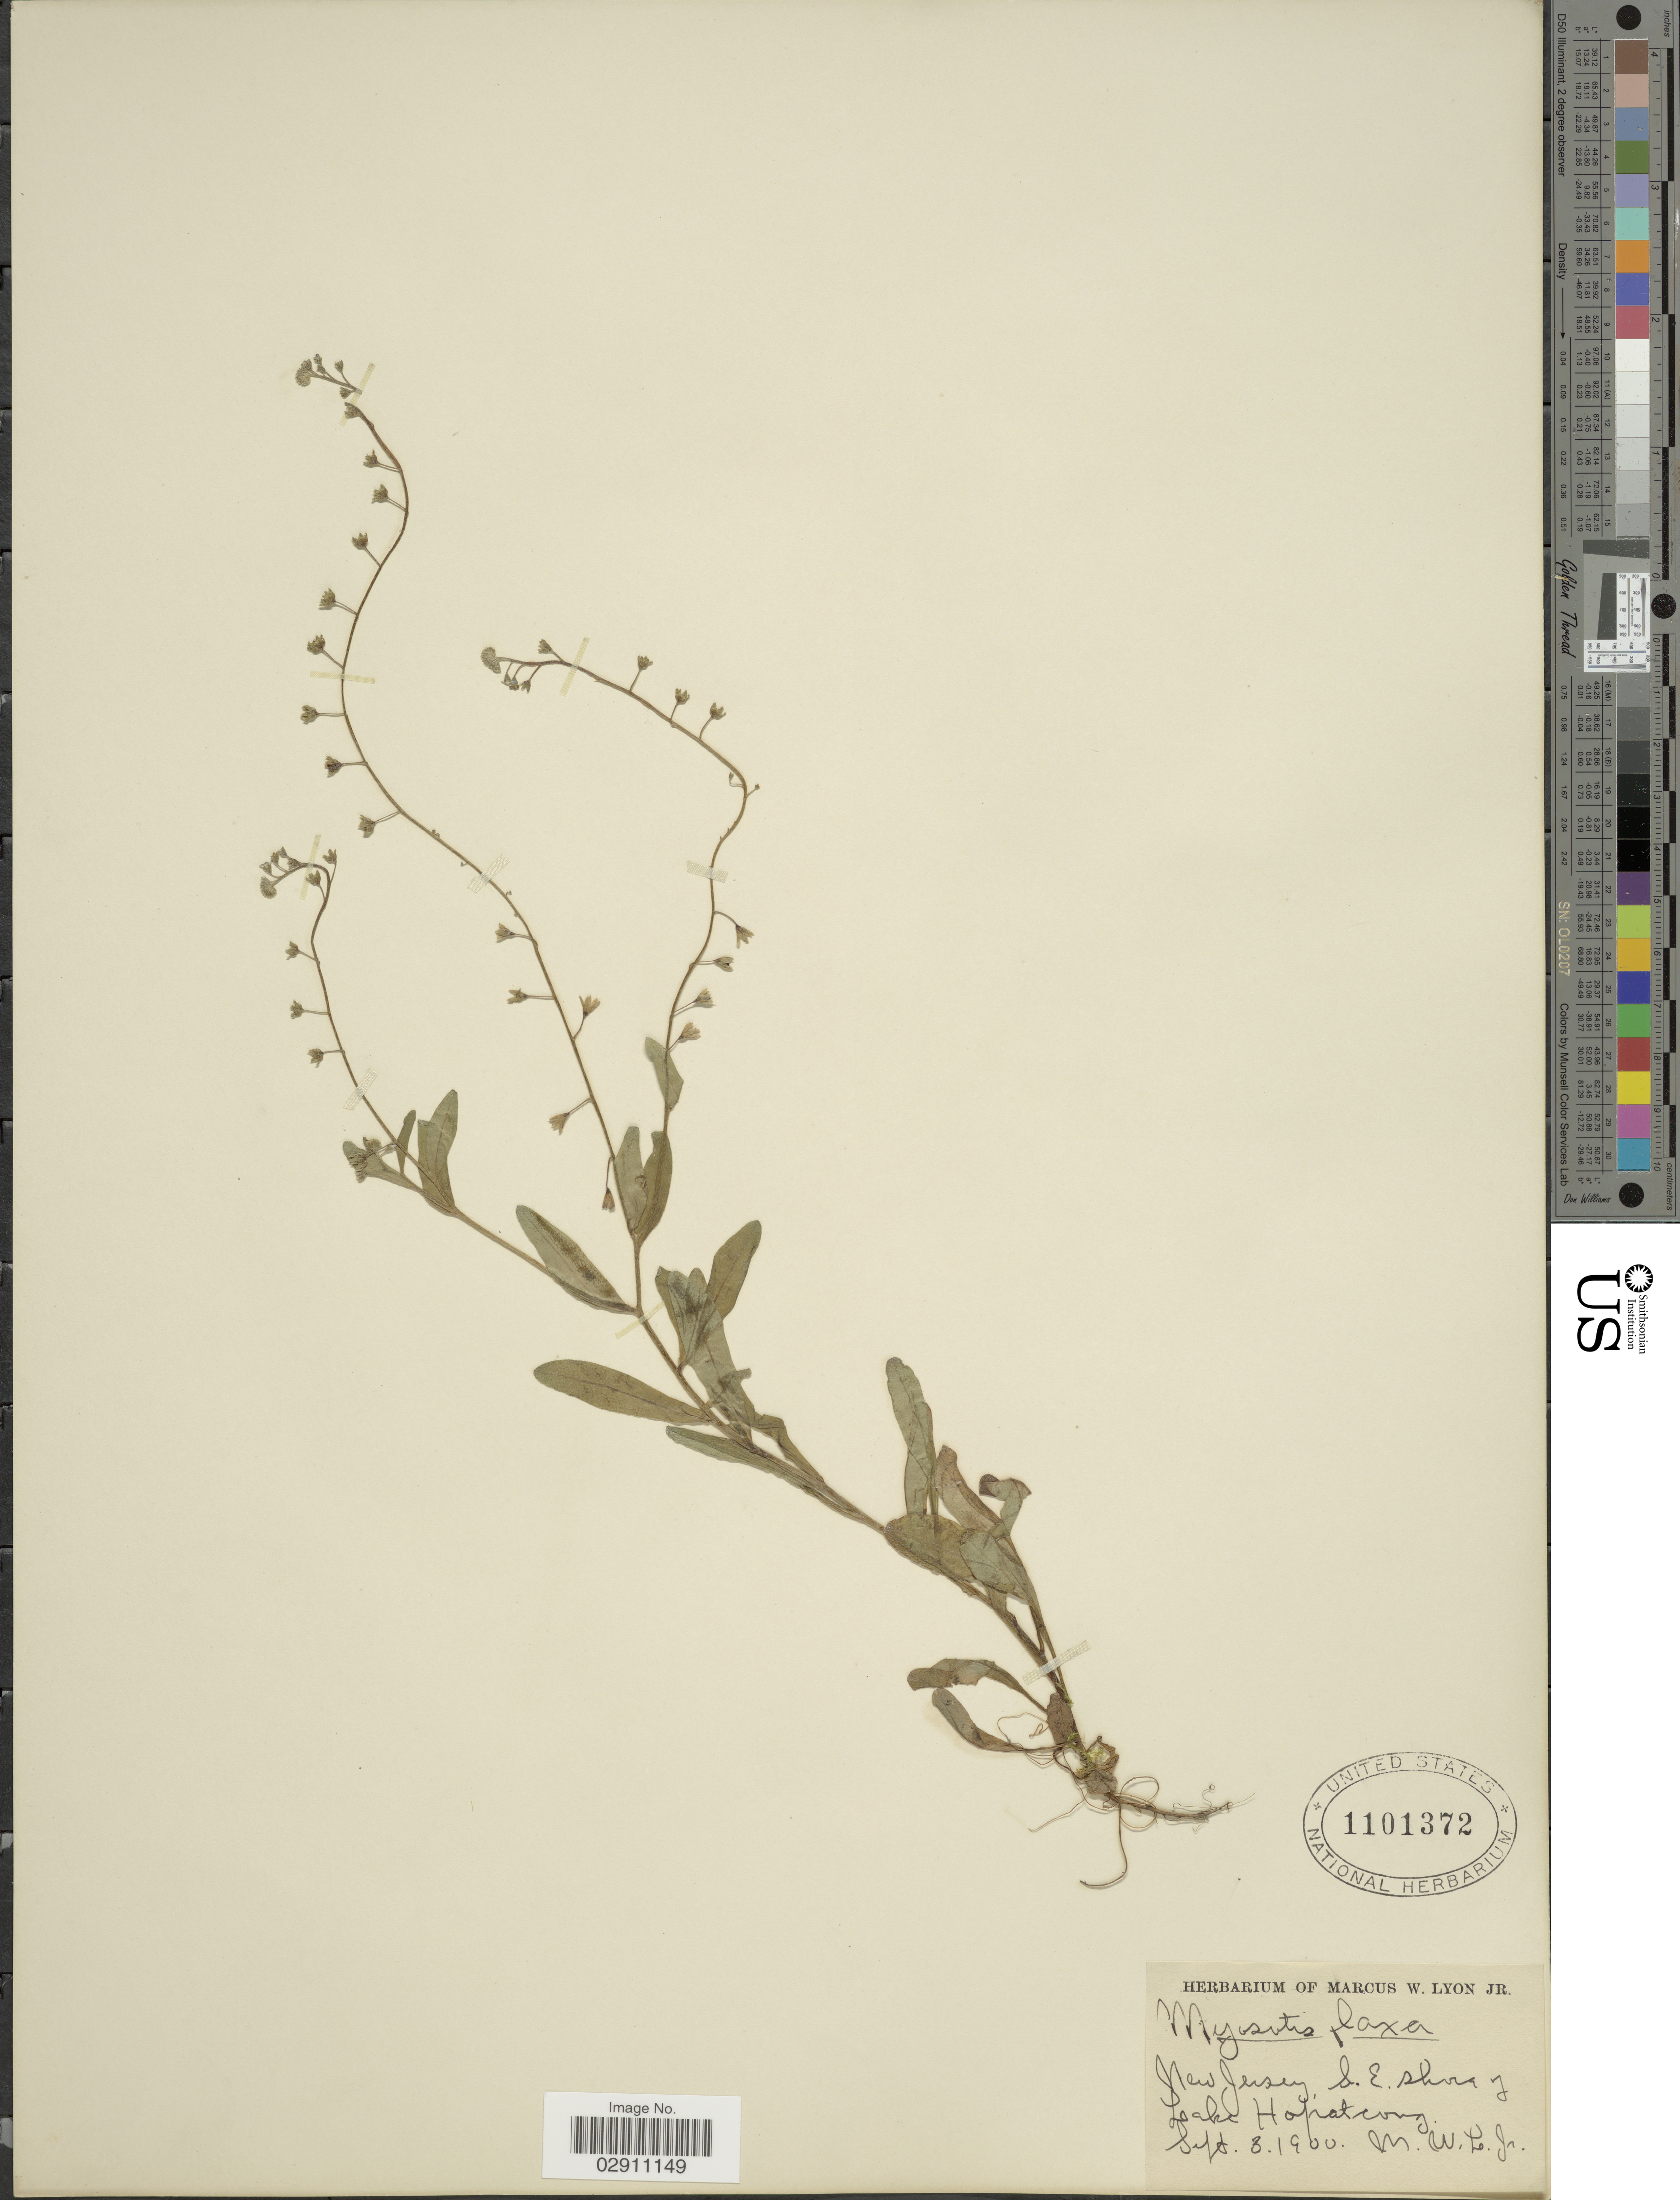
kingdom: Plantae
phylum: Tracheophyta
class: Magnoliopsida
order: Boraginales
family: Boraginaceae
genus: Myosotis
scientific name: Myosotis laxa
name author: F. Lehm.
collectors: M. W. Lyon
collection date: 1900-09-03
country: United States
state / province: New Jersey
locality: S.E. Shore y Lake Hopatcong.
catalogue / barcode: US 1101372